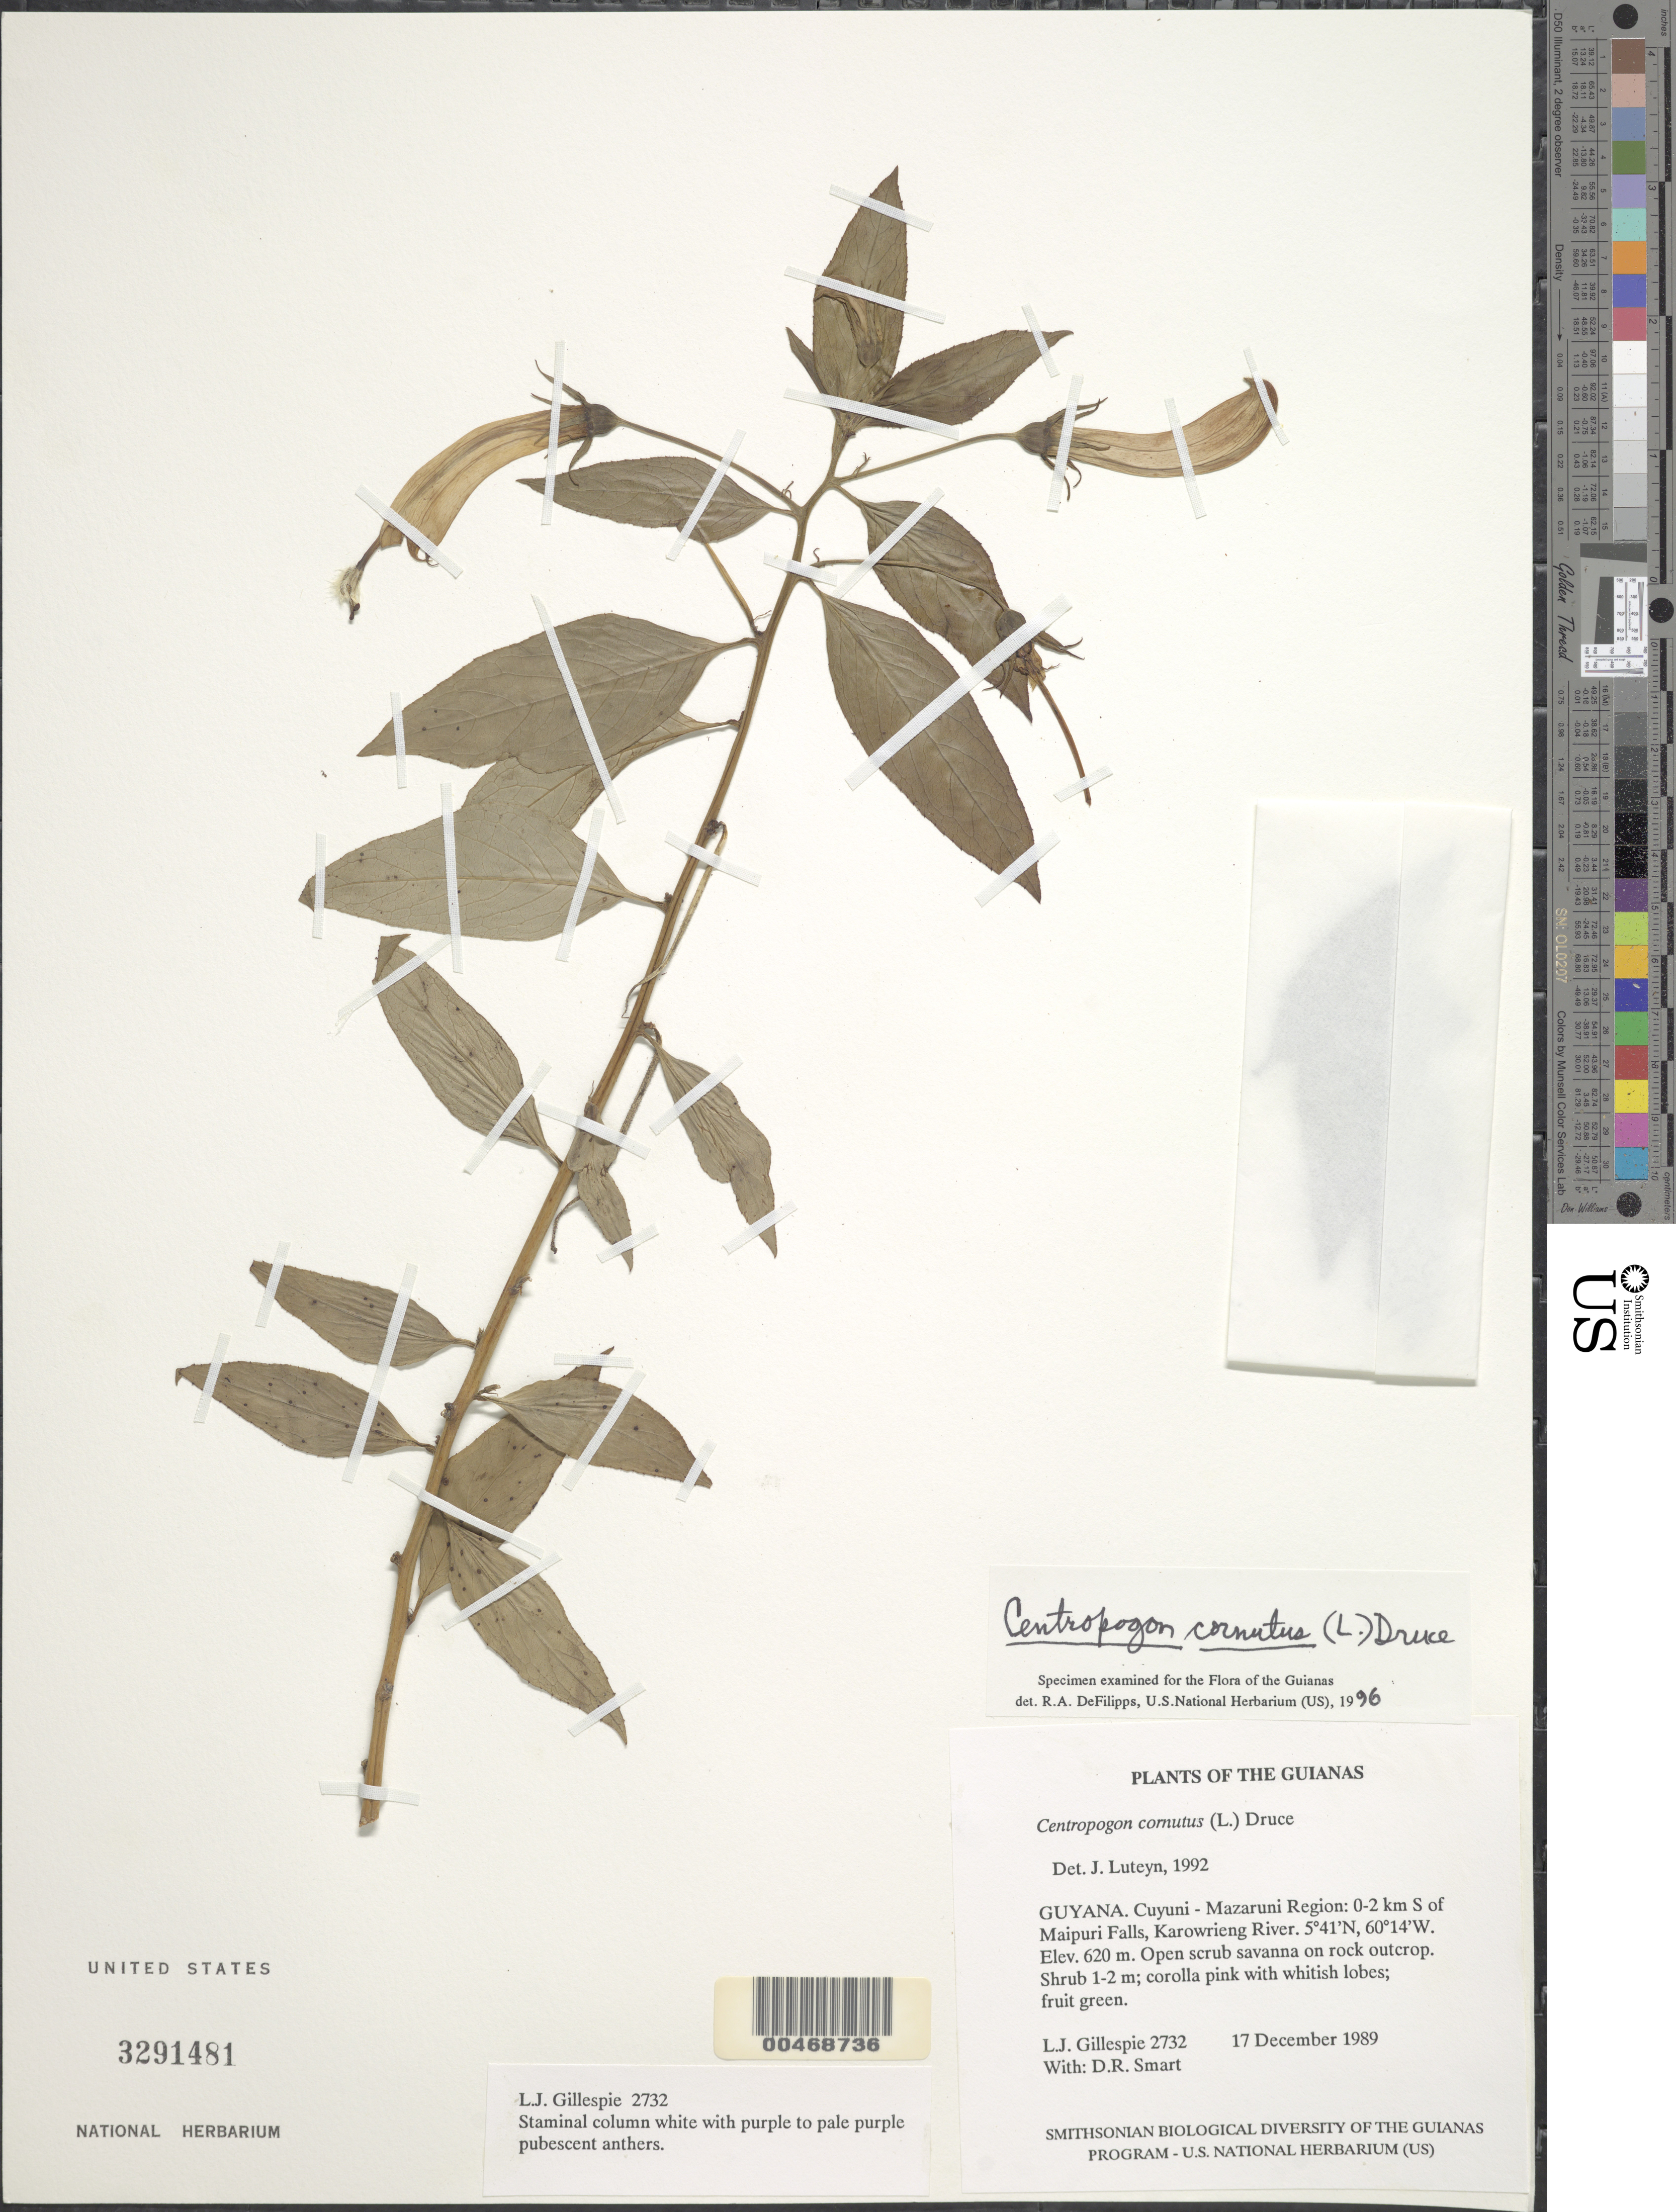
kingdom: Plantae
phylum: Tracheophyta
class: Magnoliopsida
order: Asterales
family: Campanulaceae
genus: Centropogon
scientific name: Centropogon cornutus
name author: (L.) Druce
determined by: DeFilipps, R. A.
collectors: L. J. Gillespie & D. R. Smart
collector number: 2732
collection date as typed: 17 December 1989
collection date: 1989-12-17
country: Guyana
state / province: Cuyuni-Mazaruni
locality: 0-2 km S of Maipuri Falls, Karowrieng River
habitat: Open scrub savanna on rock outcrop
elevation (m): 620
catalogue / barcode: US 3291481